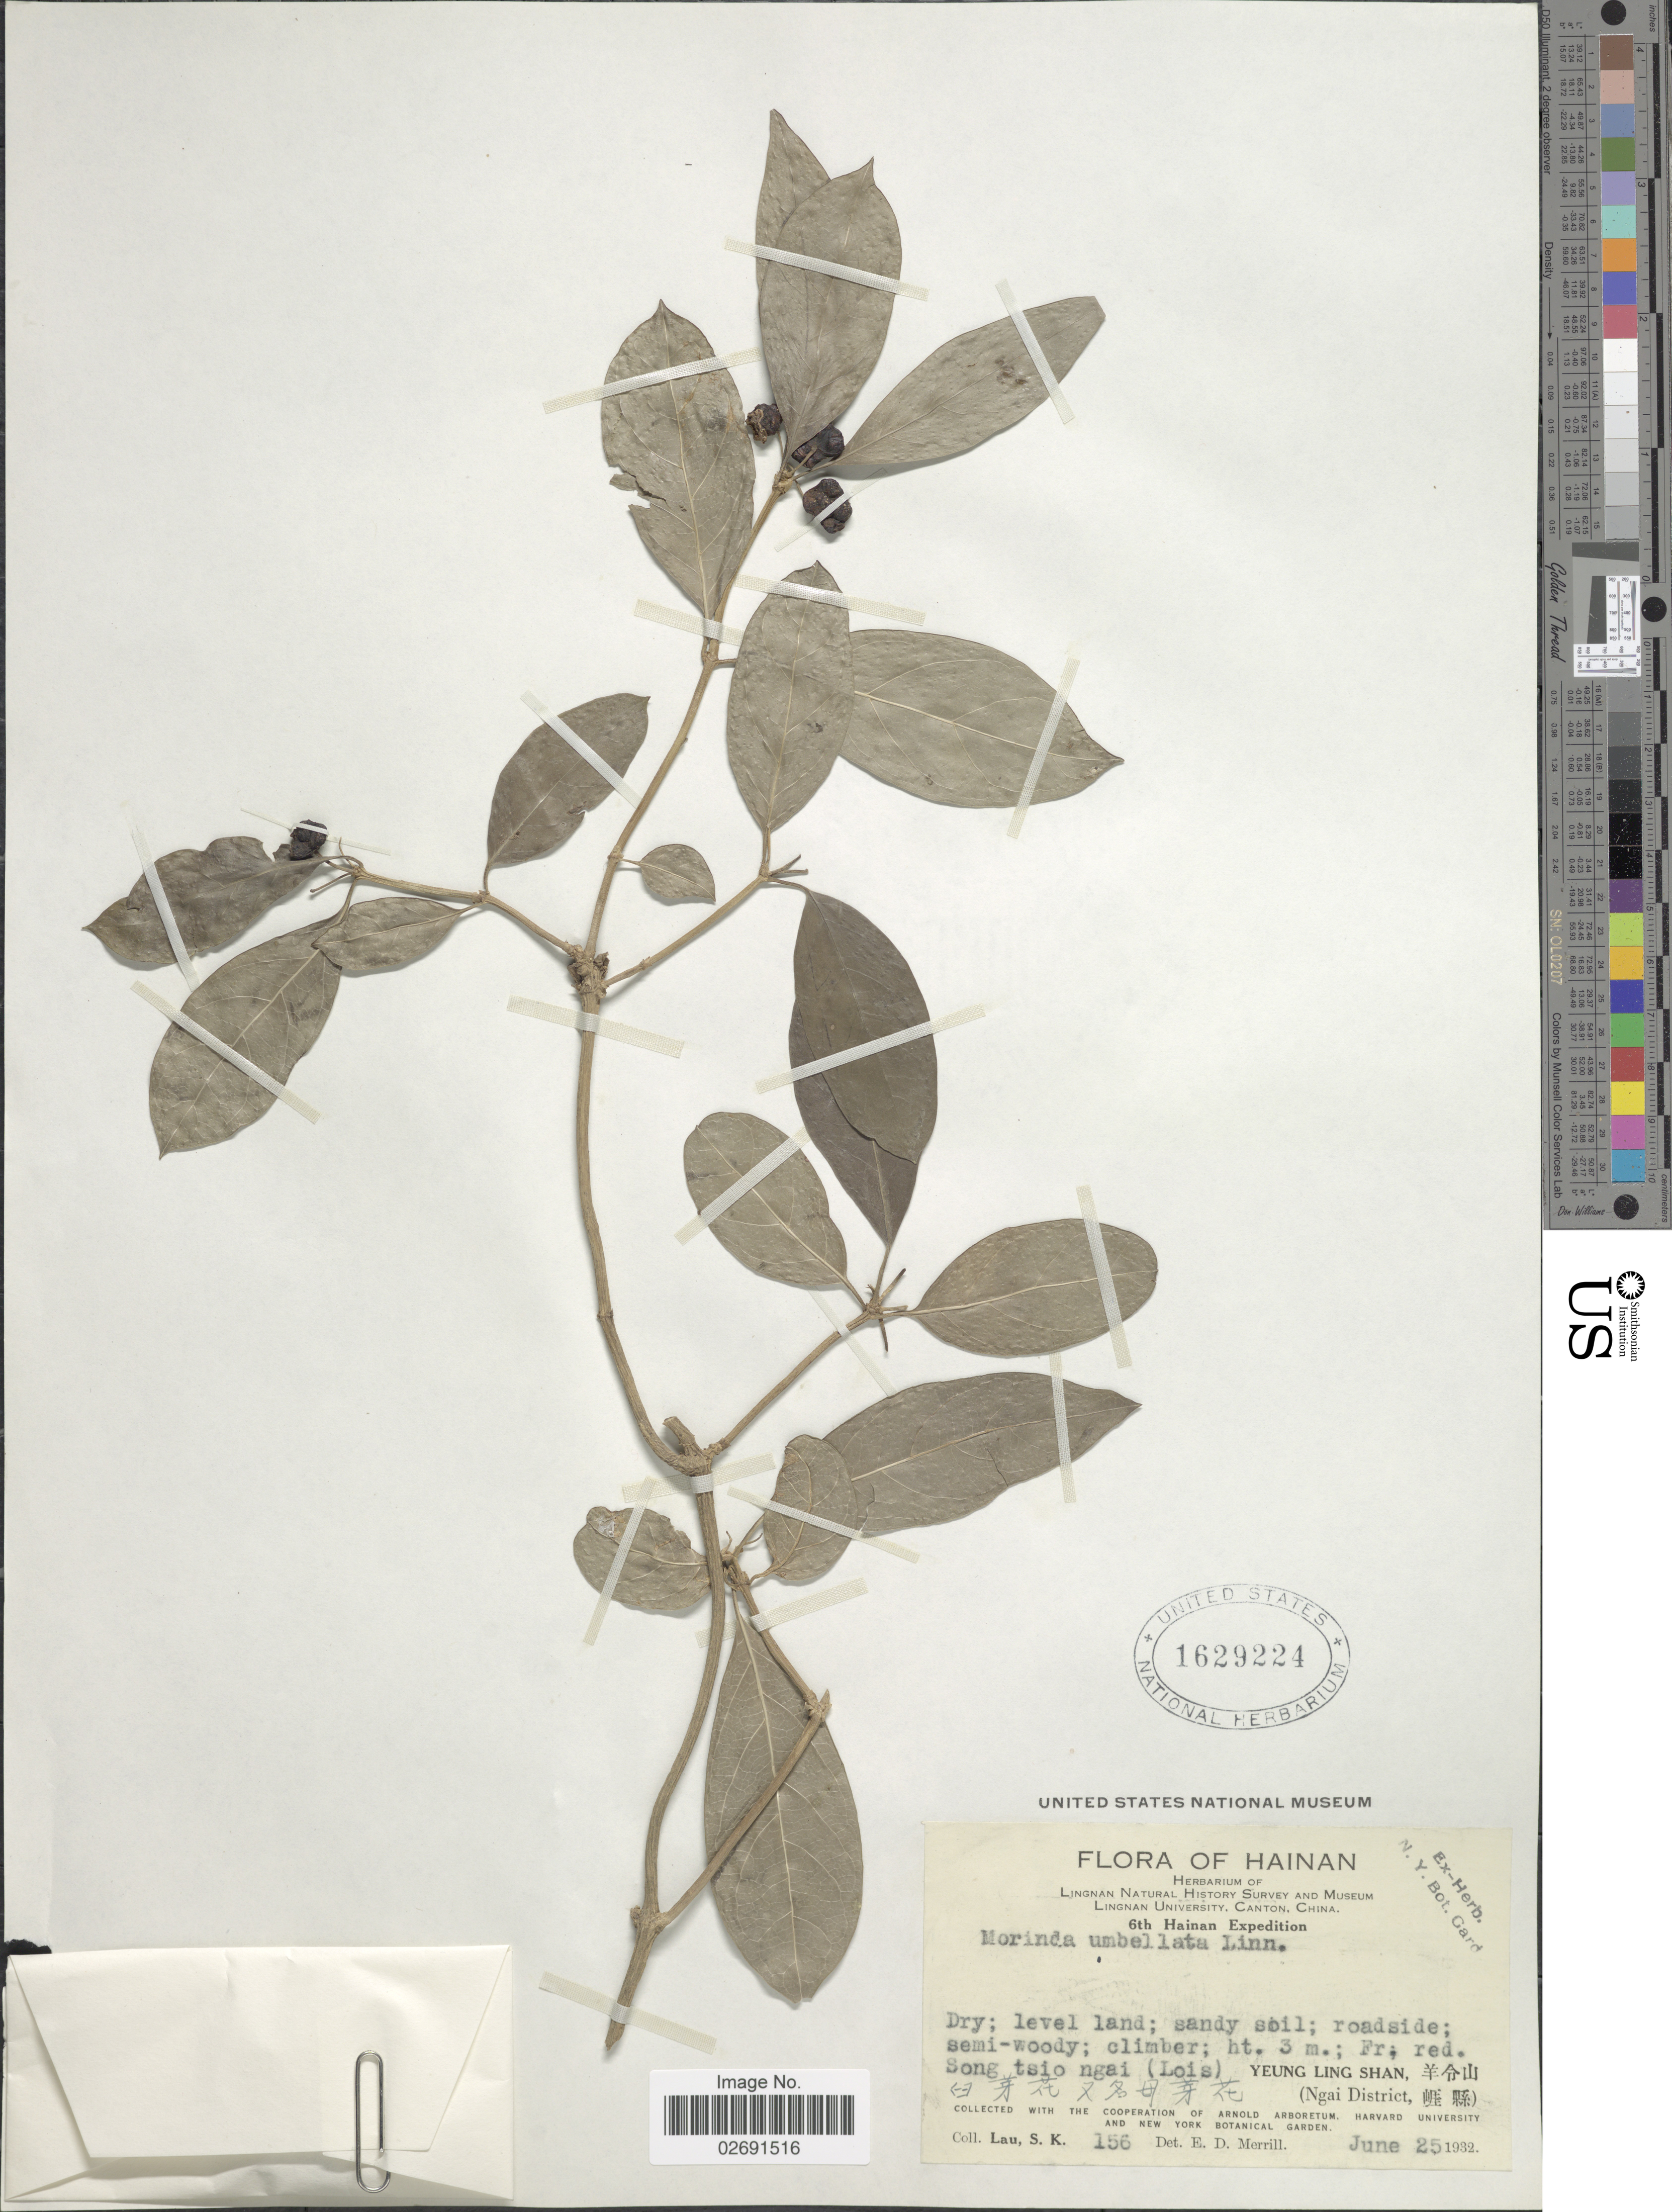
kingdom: Plantae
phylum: Tracheophyta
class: Magnoliopsida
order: Gentianales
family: Rubiaceae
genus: Gynochthodes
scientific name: Gynochthodes umbellata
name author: (L.) Razafim. & B. Bremer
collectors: S. K. Lau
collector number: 156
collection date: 1932-06-25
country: China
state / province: Hainan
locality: Song tsio ngai (Lois) Yeung Ling Shan, (Ngai District)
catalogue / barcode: US 1629224